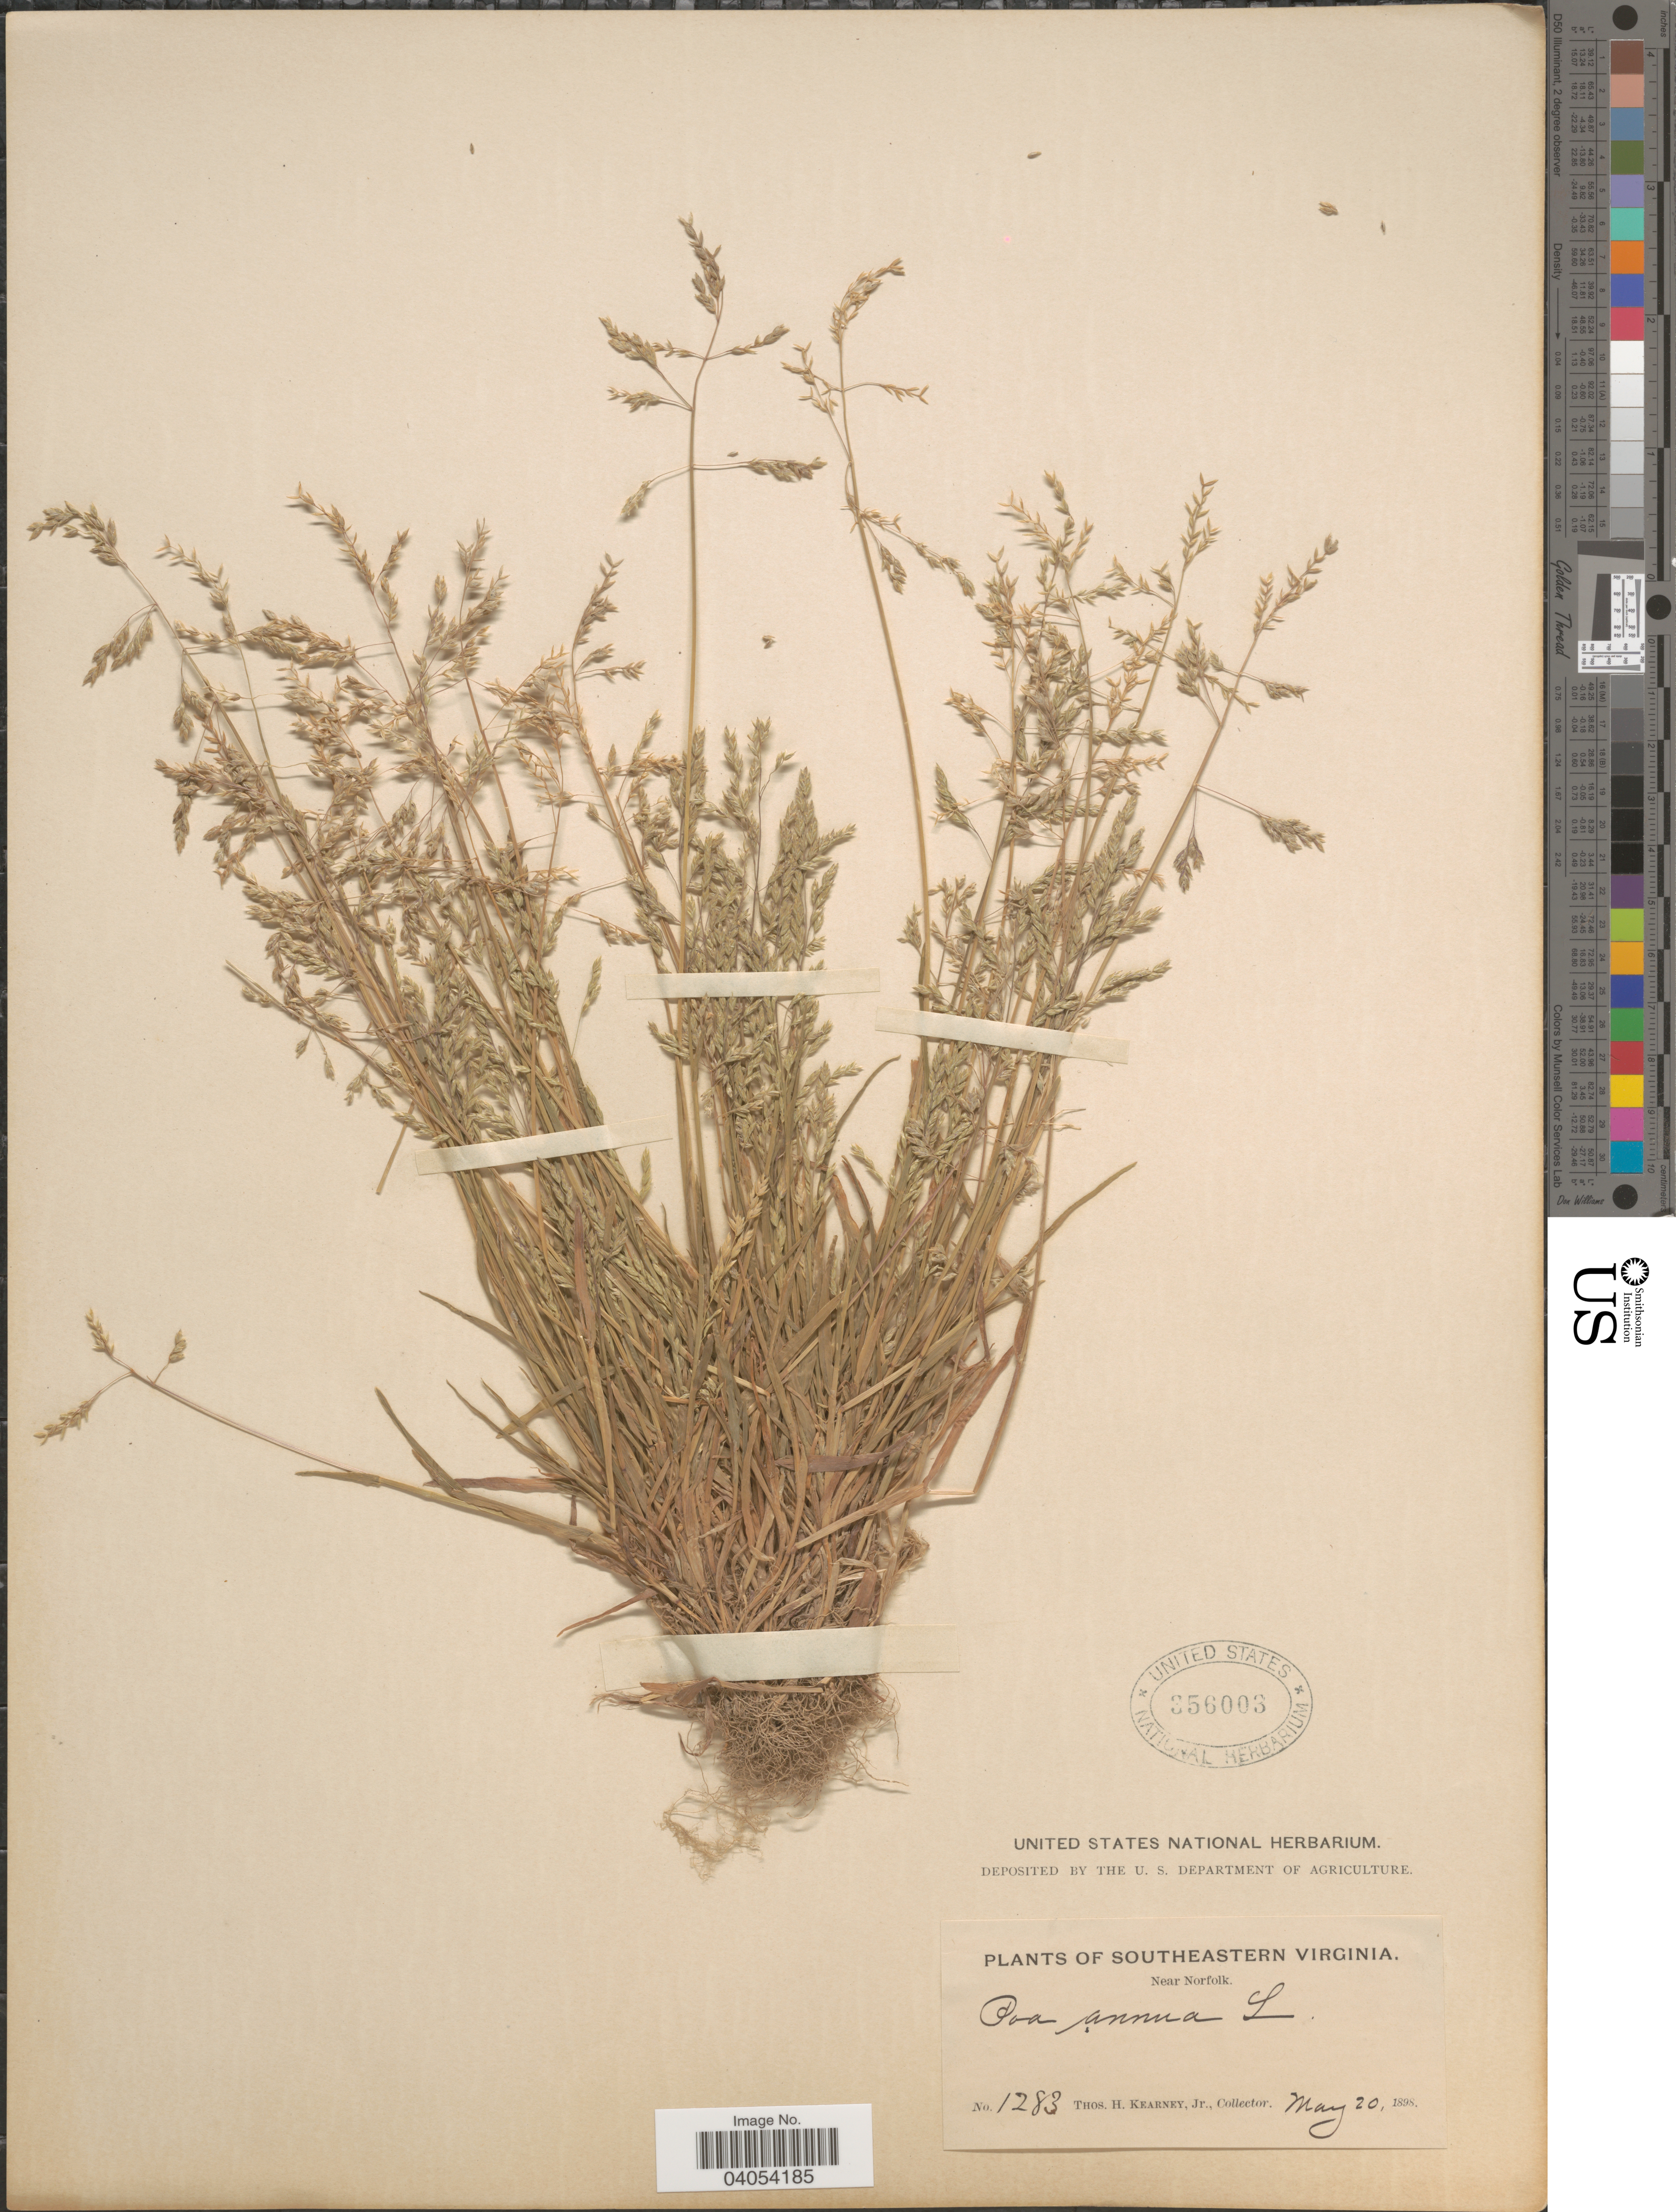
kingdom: Plantae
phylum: Tracheophyta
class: Liliopsida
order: Poales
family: Poaceae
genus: Poa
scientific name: Poa annua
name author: L.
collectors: T. H. Kearney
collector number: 1283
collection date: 1898-05-20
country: United States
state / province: Virginia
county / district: City of Norfolk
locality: Southeastern Virginia. Near Norfolk.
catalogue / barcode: US 356003